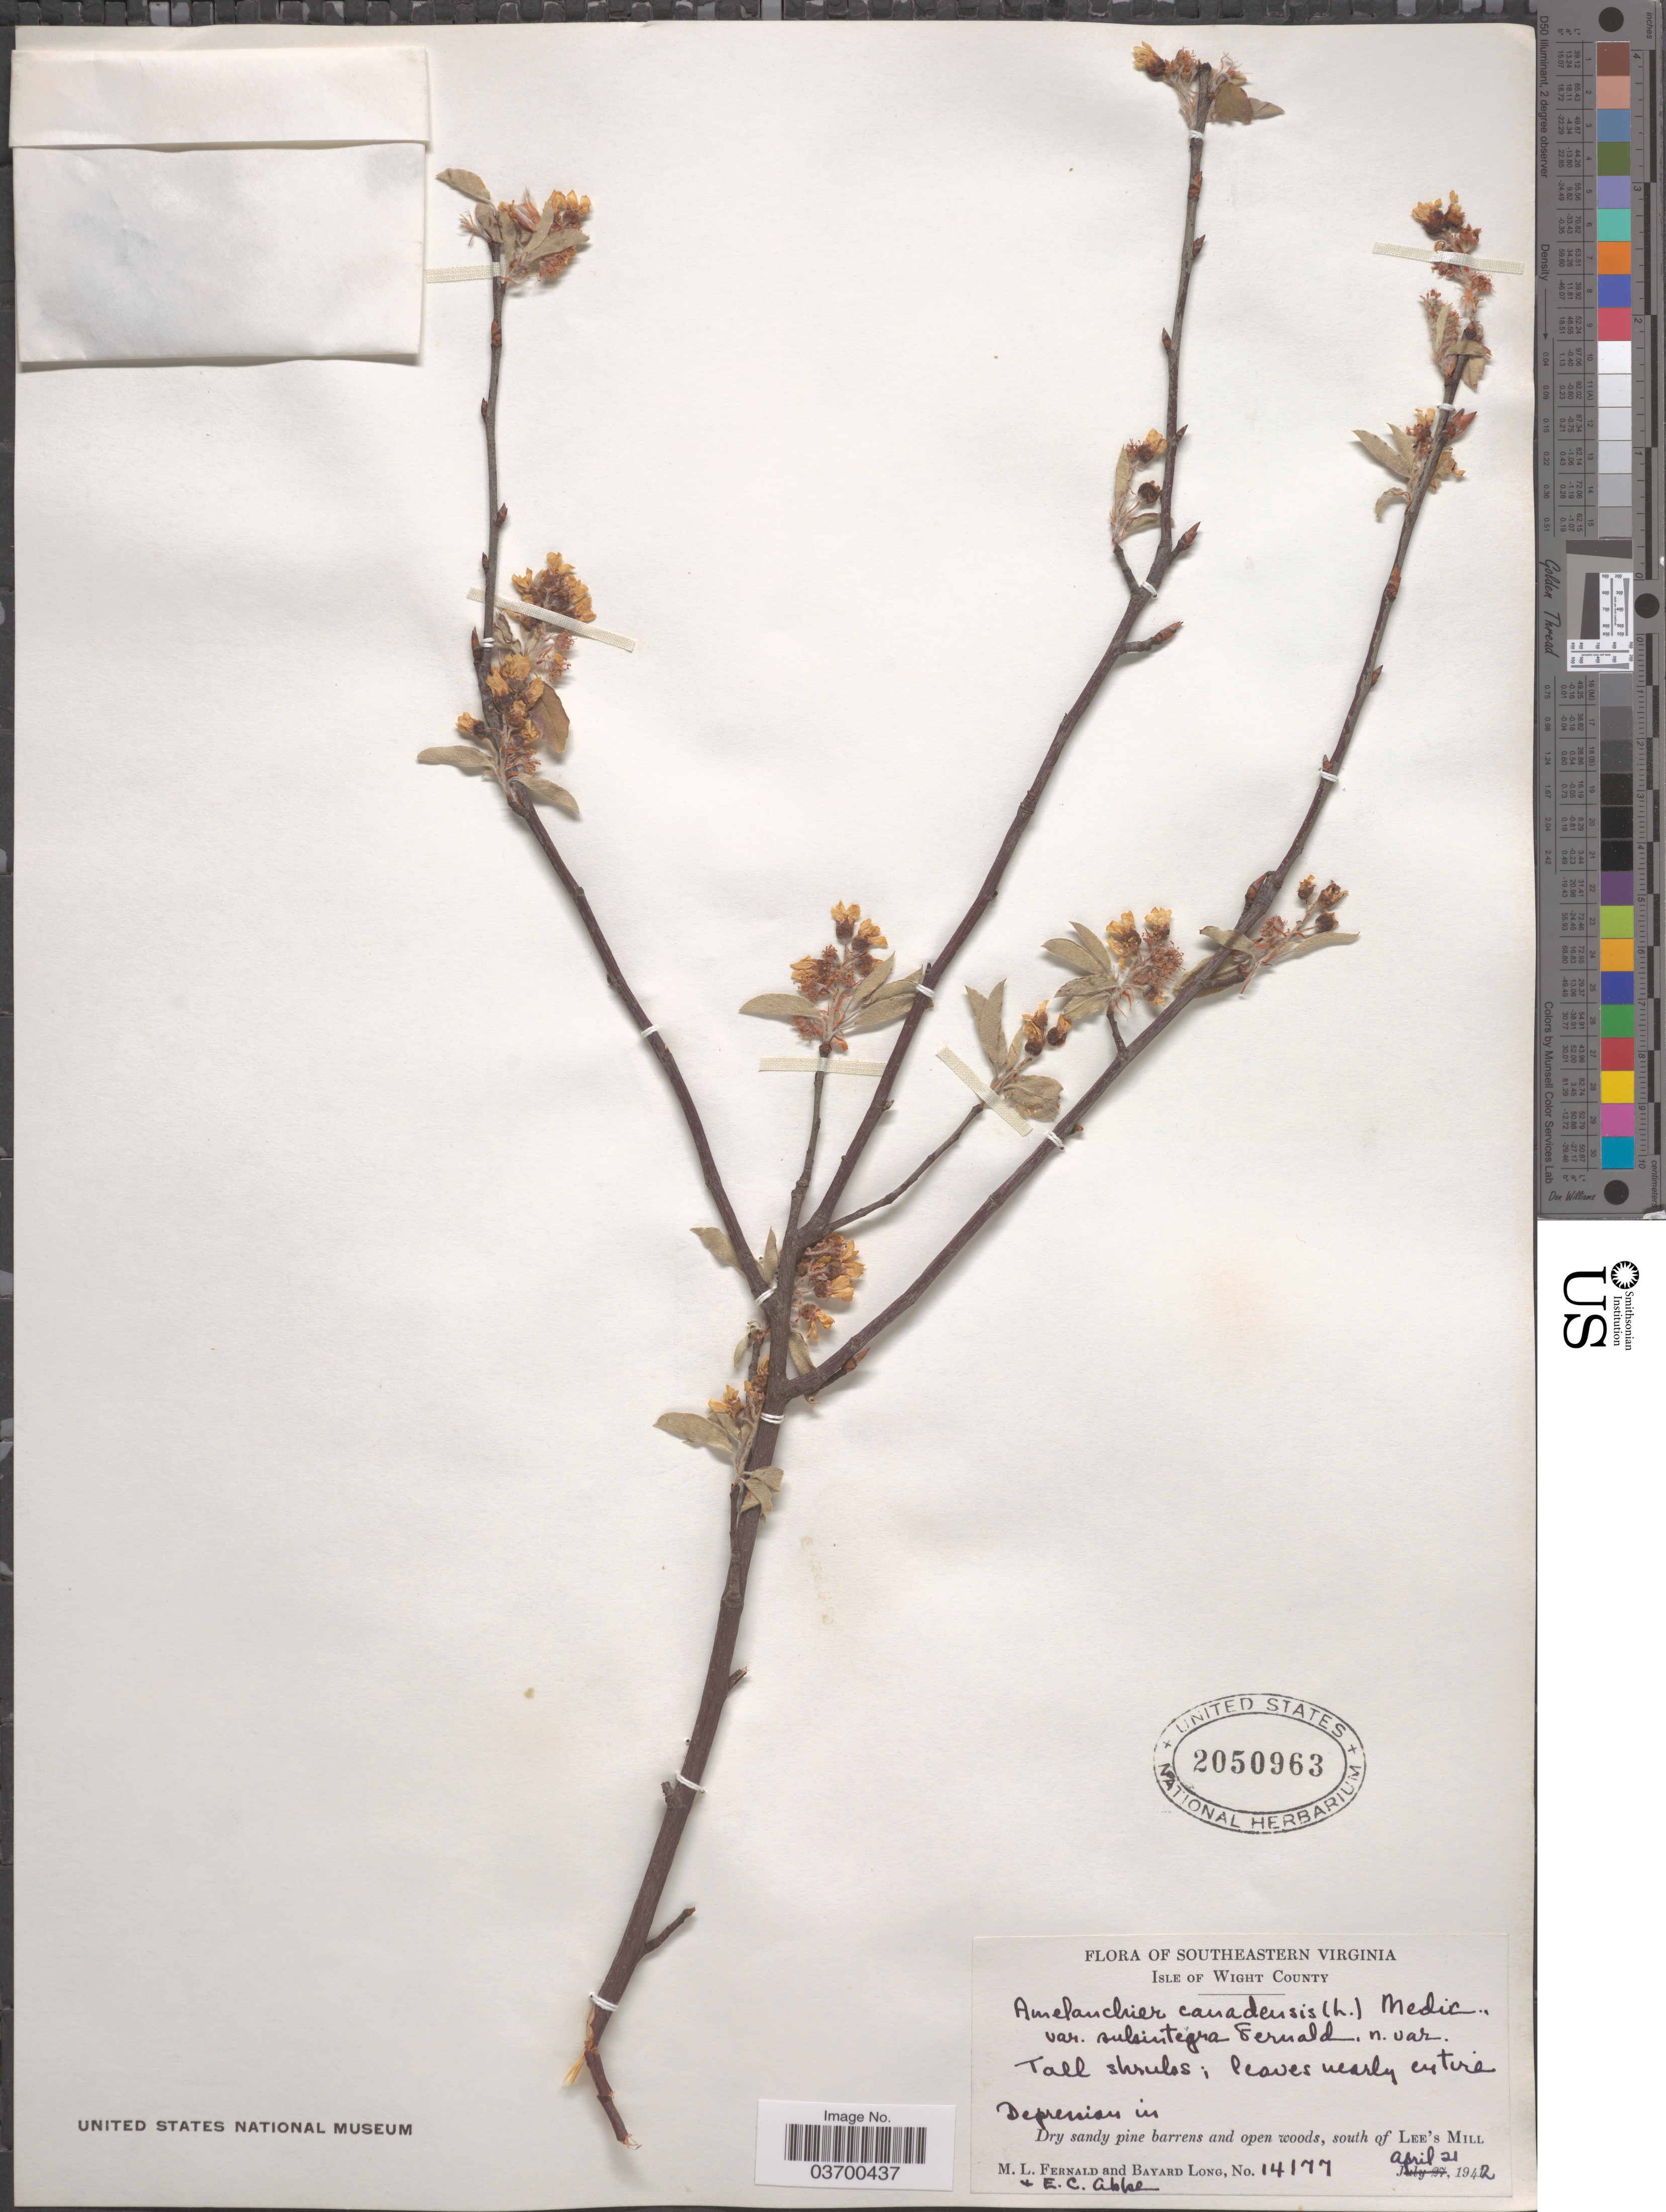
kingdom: Plantae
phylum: Tracheophyta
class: Magnoliopsida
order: Rosales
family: Rosaceae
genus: Amelanchier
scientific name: Amelanchier canadensis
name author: (L.) Medic.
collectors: M. L. Fernald, B. Long & E. C. Abbe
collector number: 14177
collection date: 1942-04-21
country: United States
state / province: Virginia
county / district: Isle of Wight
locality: Southeastern Virginia. Isle of Wight County. South of Lee's Mill.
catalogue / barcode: US 2050963